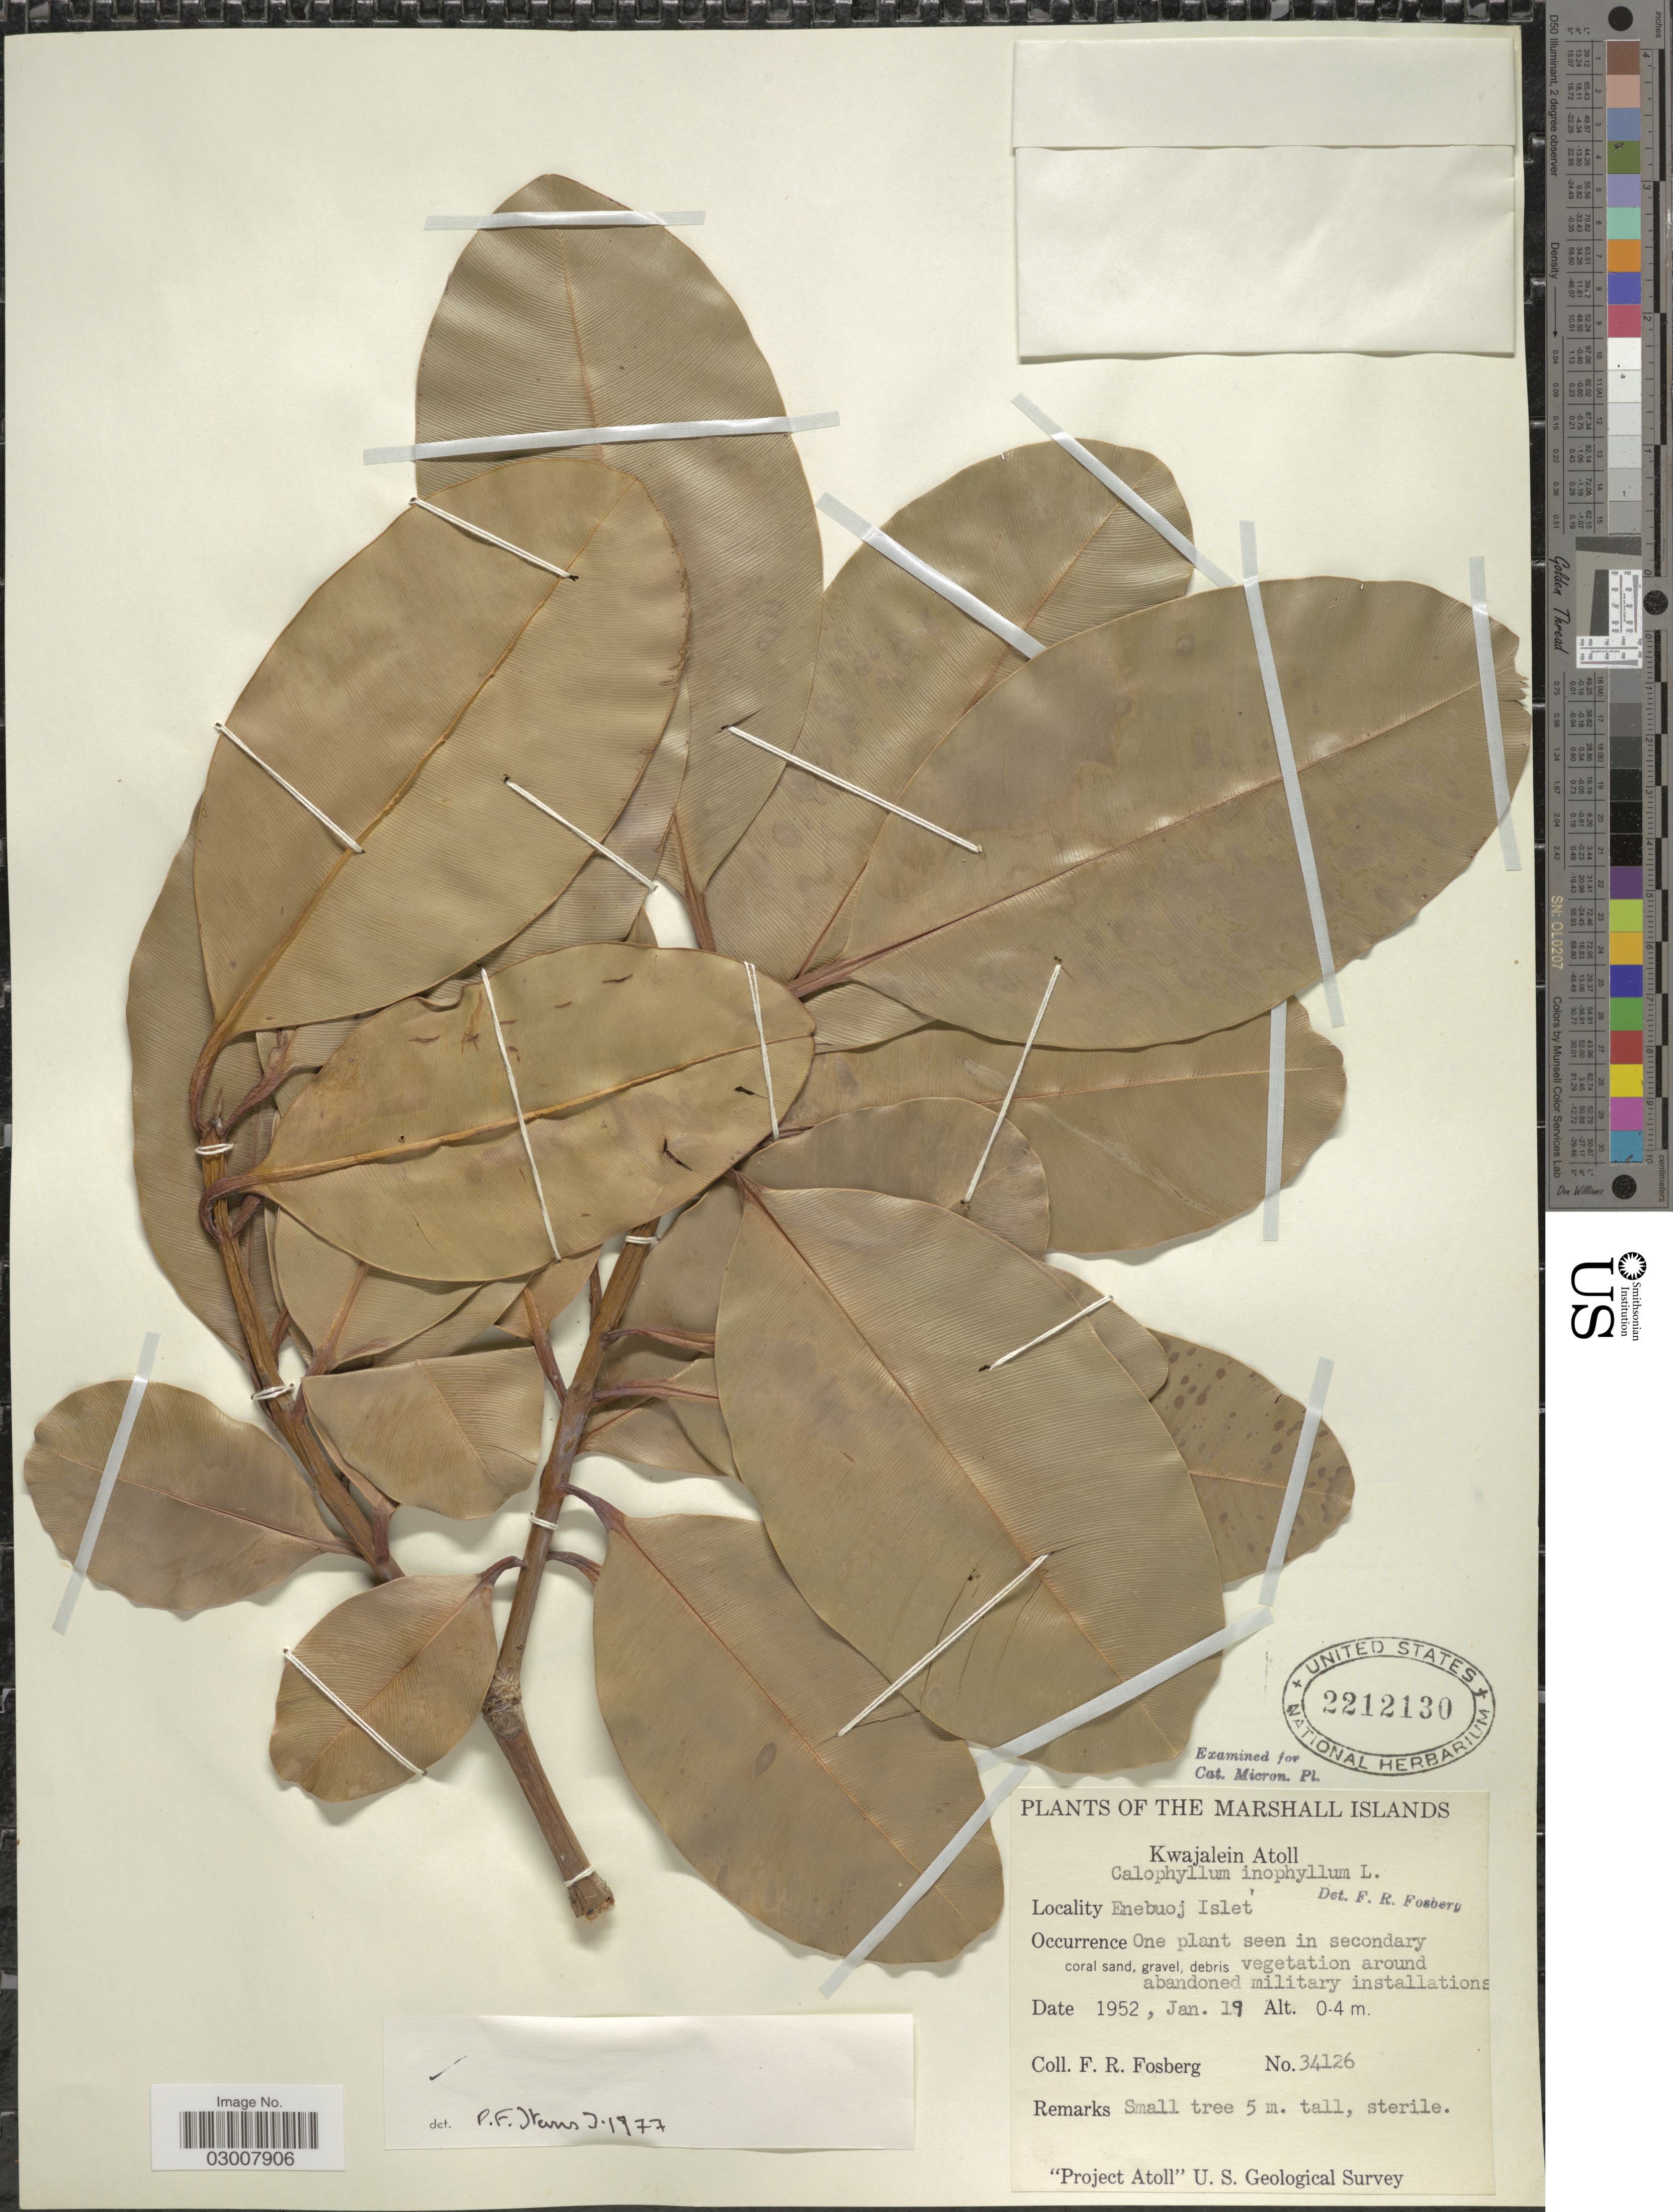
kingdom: Plantae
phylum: Tracheophyta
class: Magnoliopsida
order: Malpighiales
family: Calophyllaceae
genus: Calophyllum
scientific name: Calophyllum inophyllum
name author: L.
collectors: F. R. Fosberg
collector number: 34126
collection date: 1952-01-19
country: Marshall Islands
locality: Kwajalein Atoll. Enebuoj Islet.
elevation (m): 0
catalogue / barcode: US 2212130